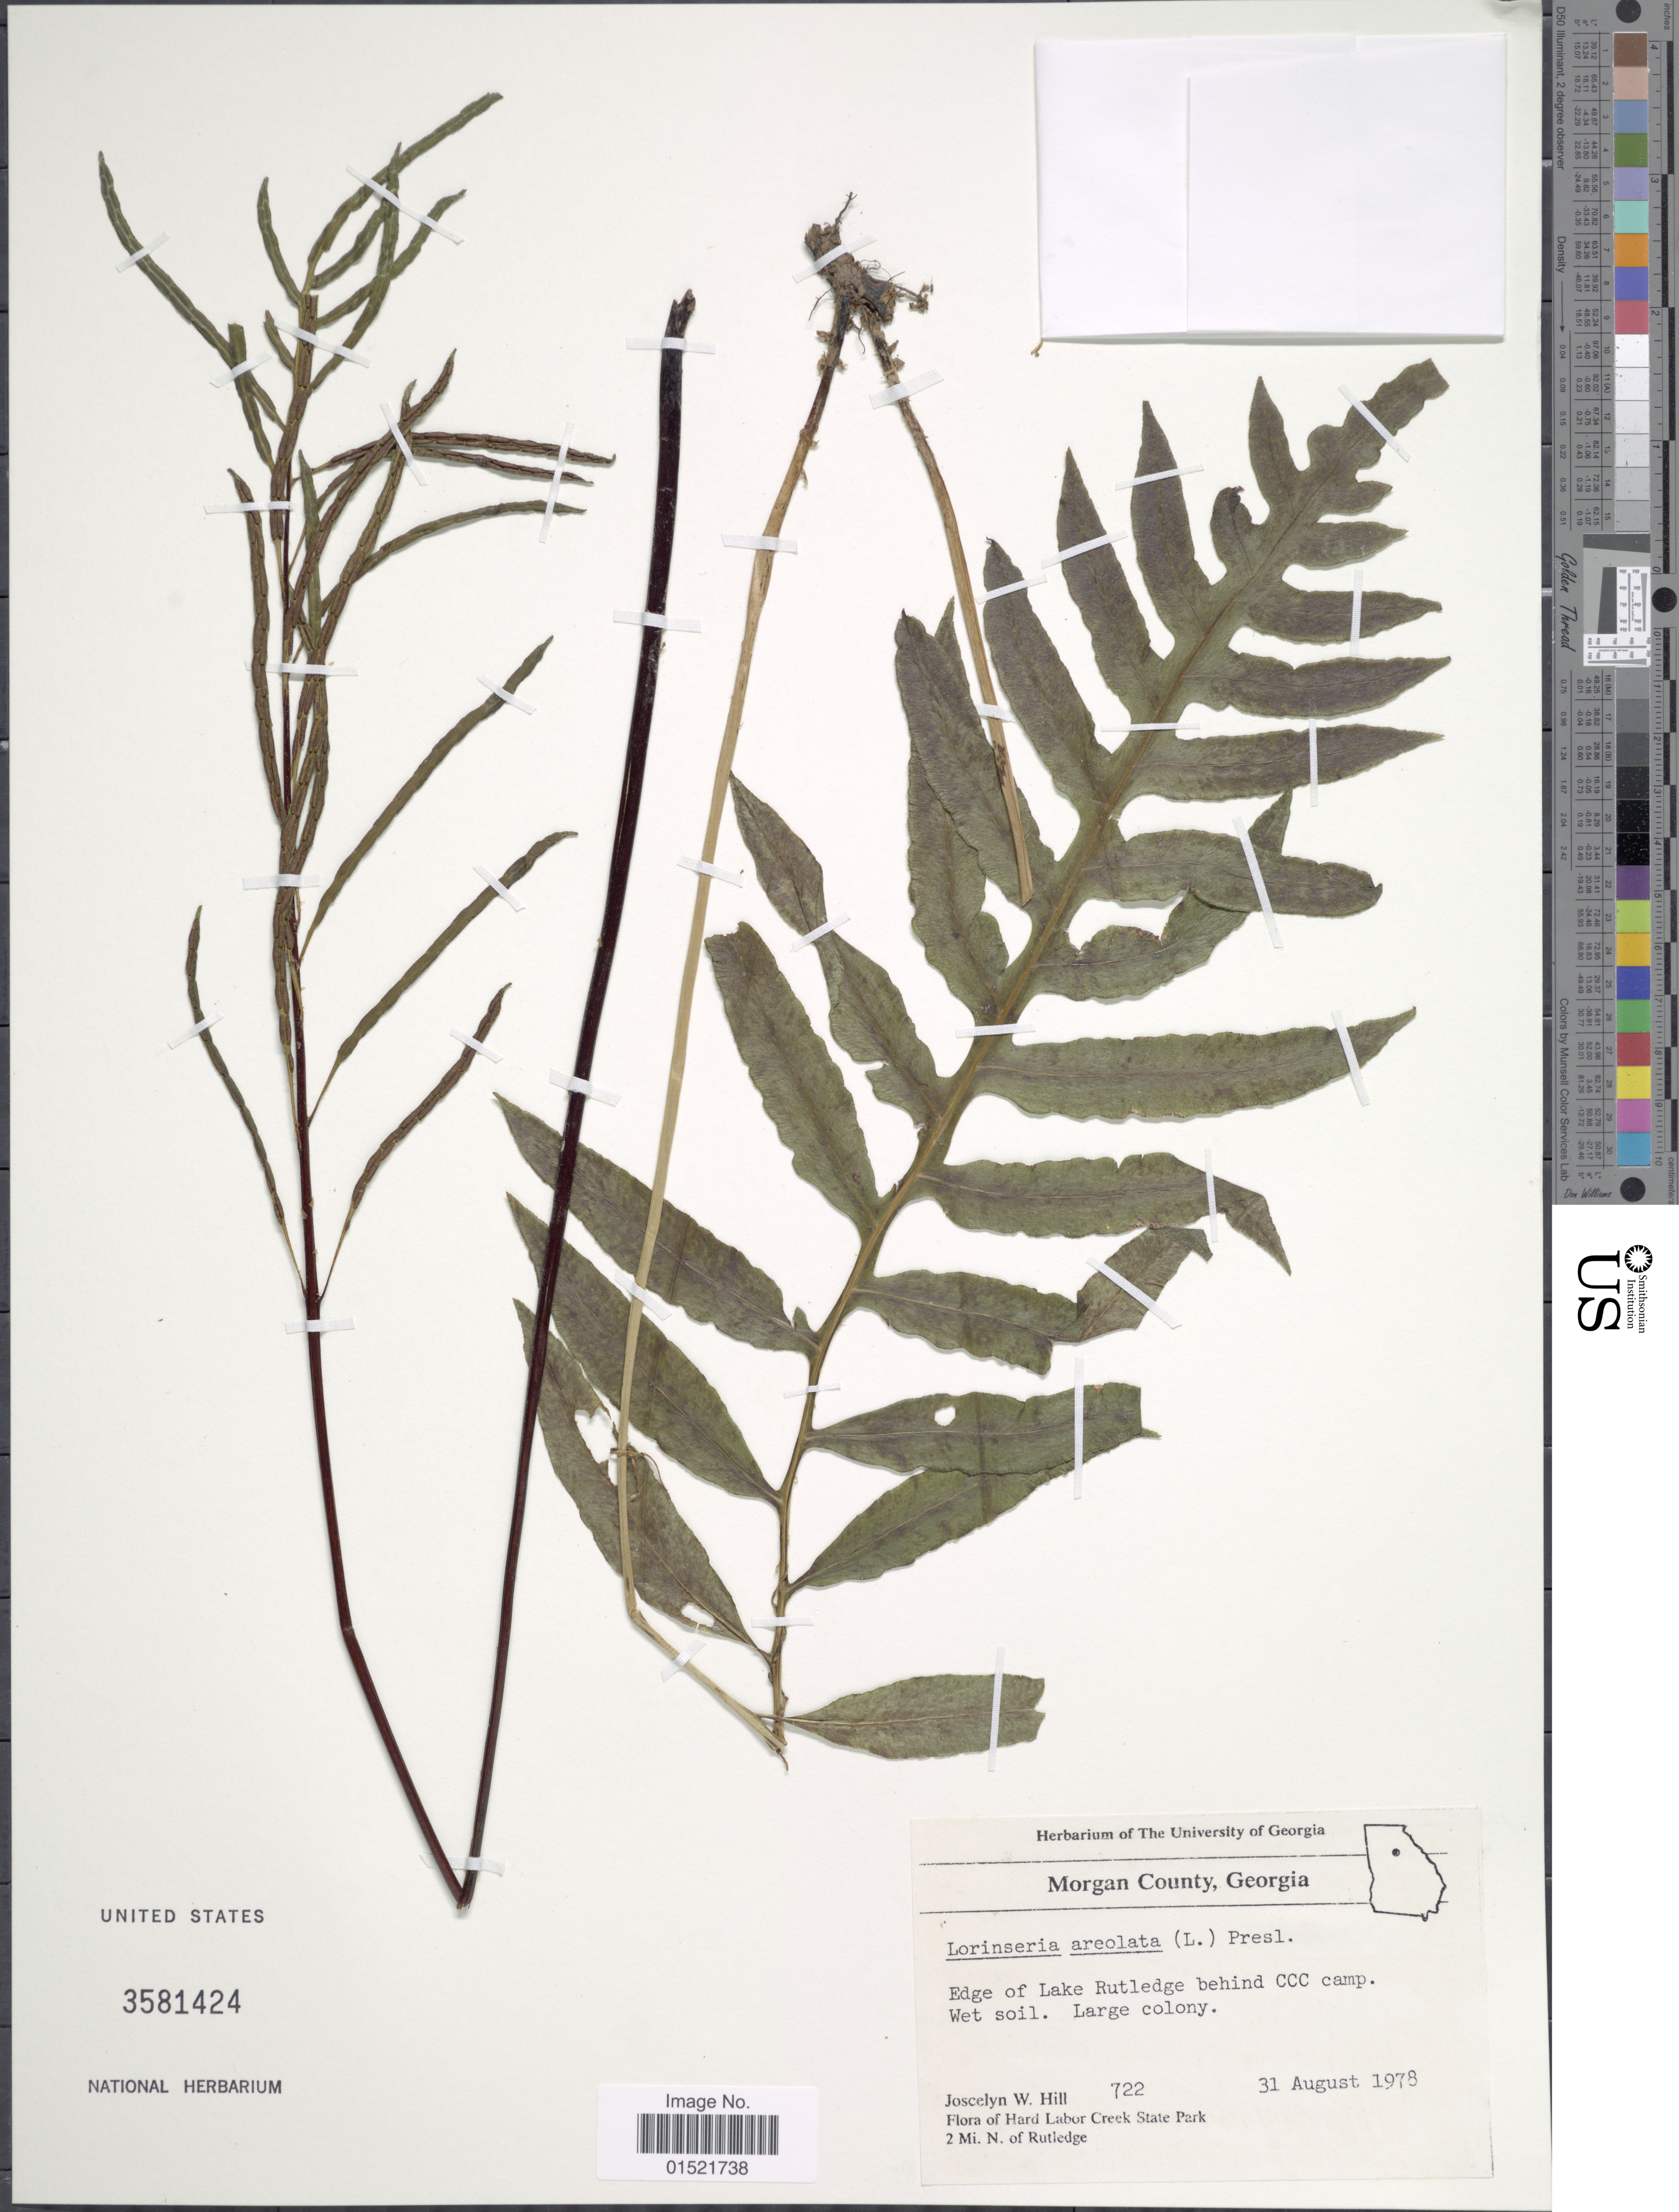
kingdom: Plantae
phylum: Tracheophyta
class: Polypodiopsida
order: Polypodiales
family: Blechnaceae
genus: Woodwardia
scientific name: Woodwardia areolata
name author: (L.) T. Moore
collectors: J. W. Hill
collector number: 722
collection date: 1978-08-31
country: United States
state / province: Georgia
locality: Morgan County, Georgia, edge of Lake Rutledge behind CCC camp. wet soil, Large colony, Hard Labor Creek State Park, 2 mi. N. of Rutledge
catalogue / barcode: US 3581424